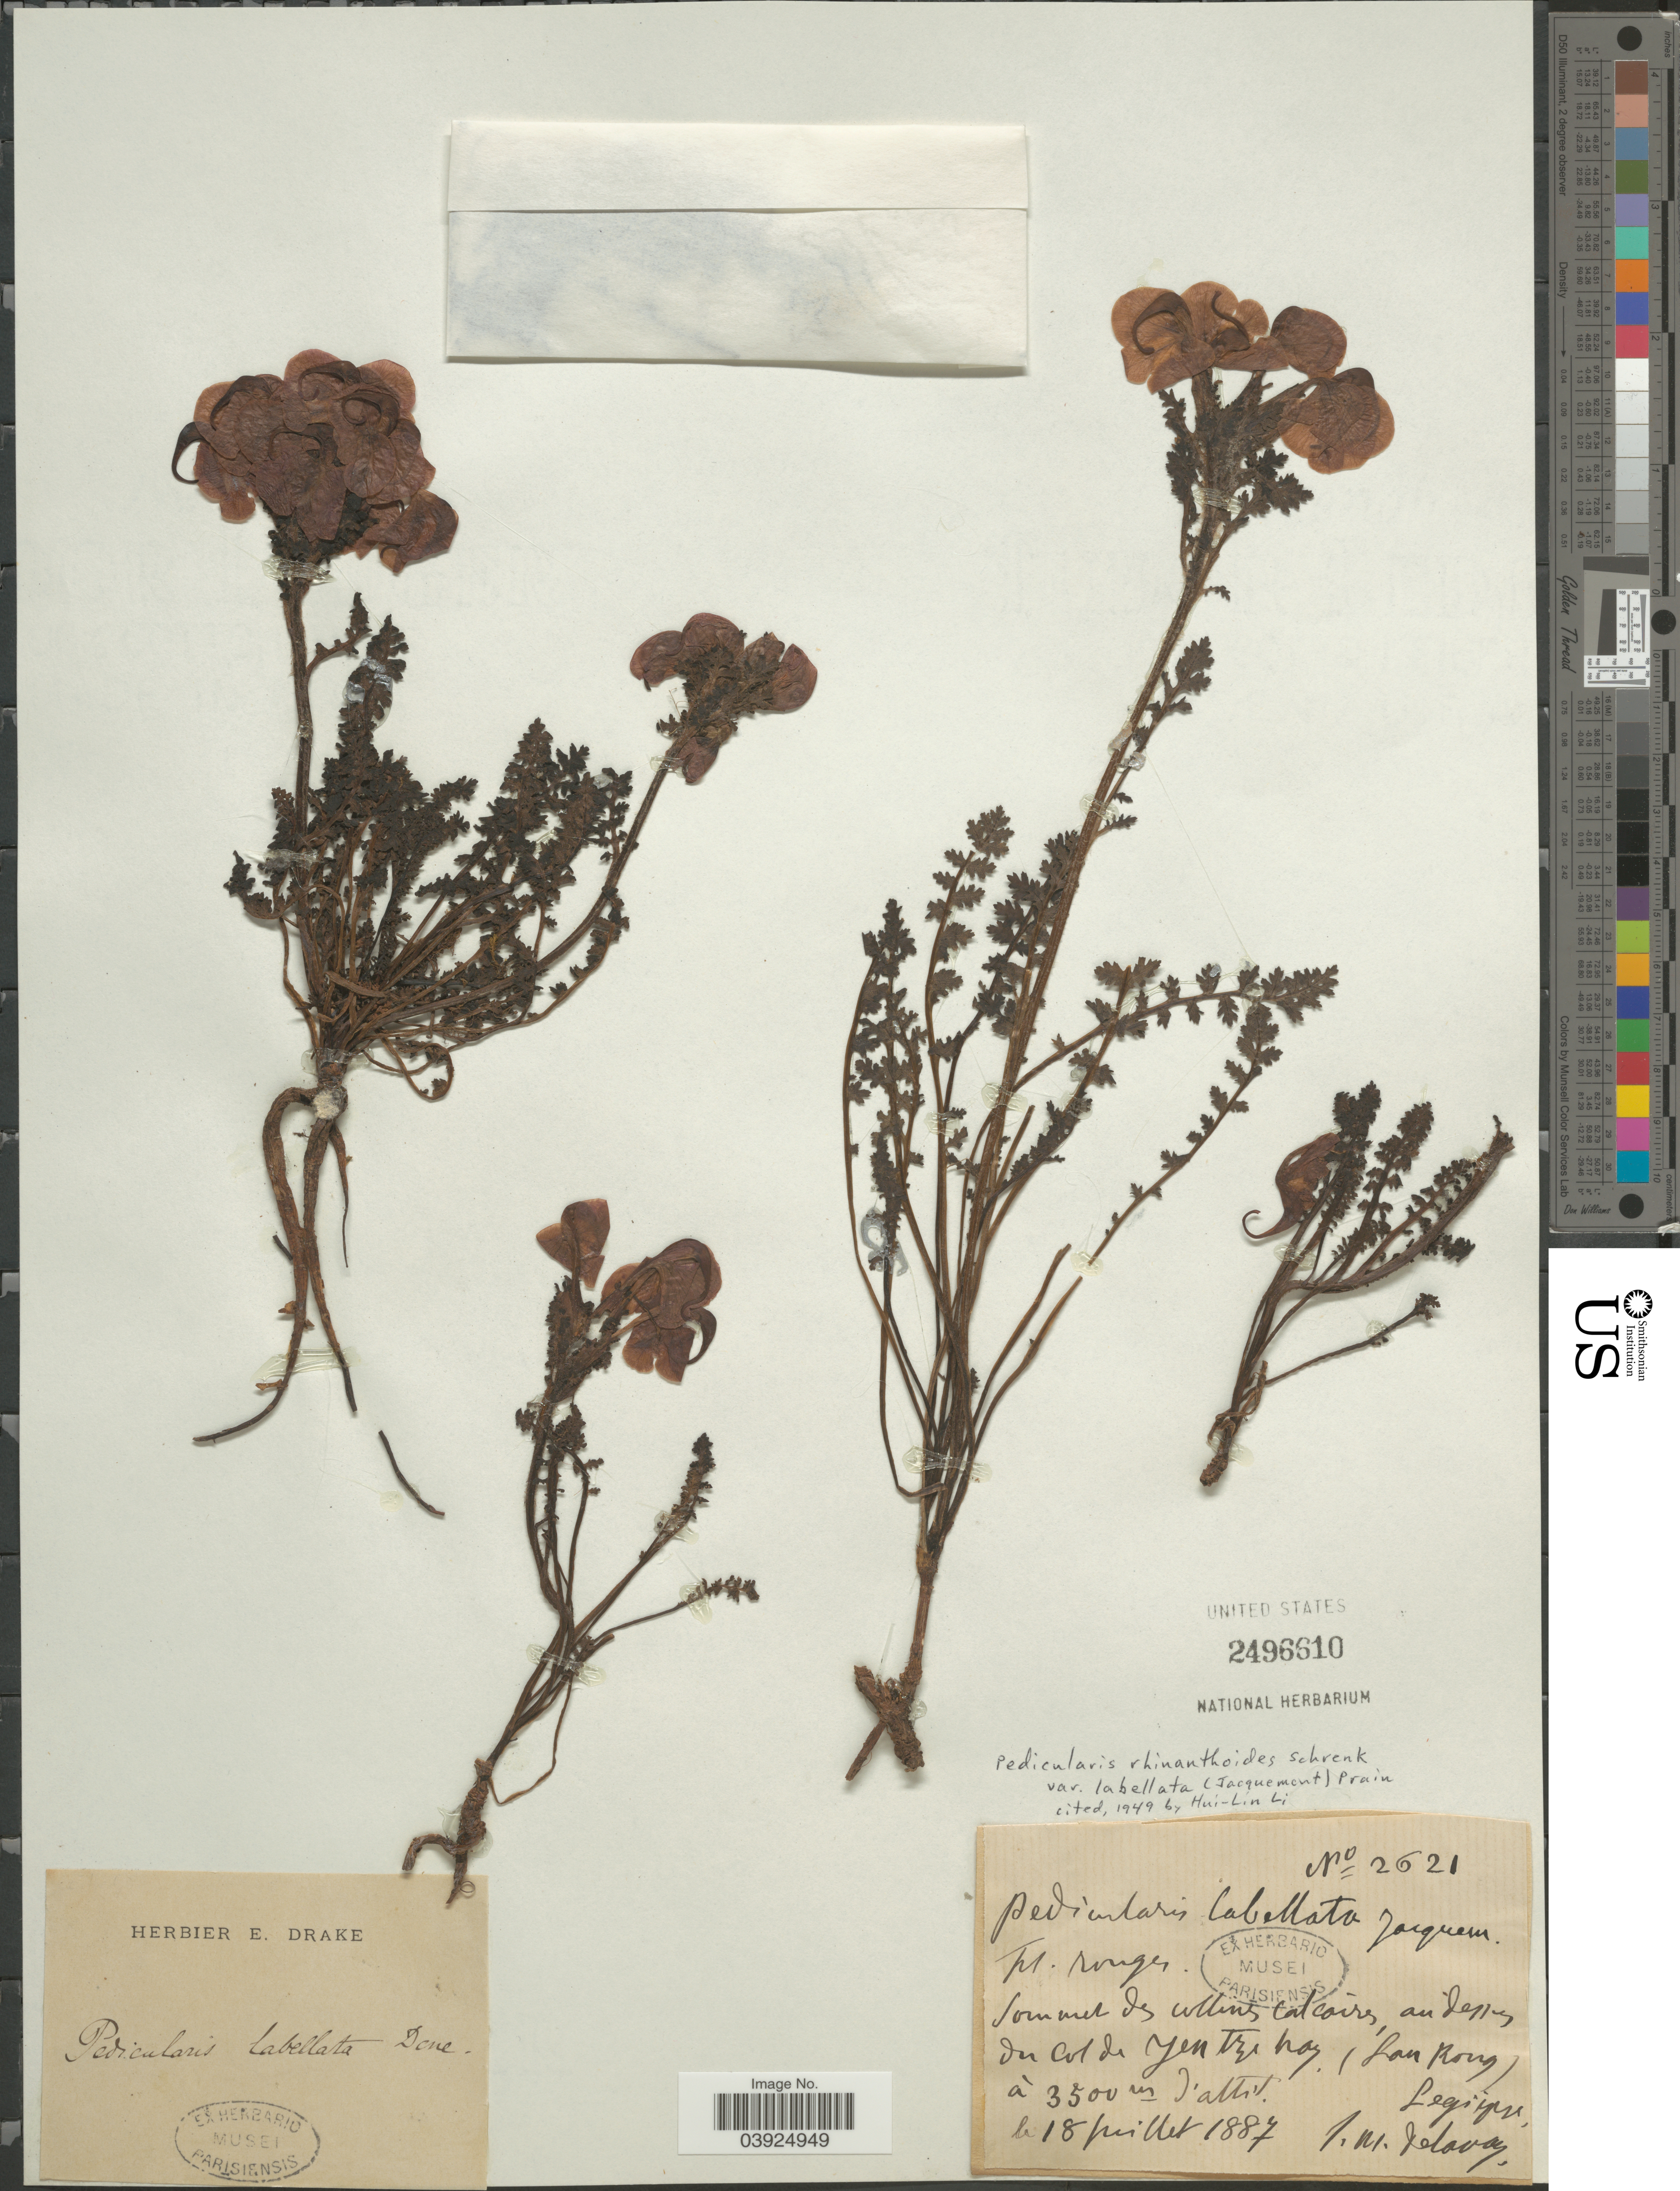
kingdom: Plantae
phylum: Tracheophyta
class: Magnoliopsida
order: Lamiales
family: Orobanchaceae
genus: Pedicularis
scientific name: Pedicularis rhinanthoides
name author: Schrenk ex Fisch. & C.A. Mey.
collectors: J. Delavay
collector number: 2621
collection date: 1887-07-18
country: China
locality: Sommer des collins calcaires au dessus du col de YenTze hay (Fan kong).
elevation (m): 3500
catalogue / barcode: US 2496610